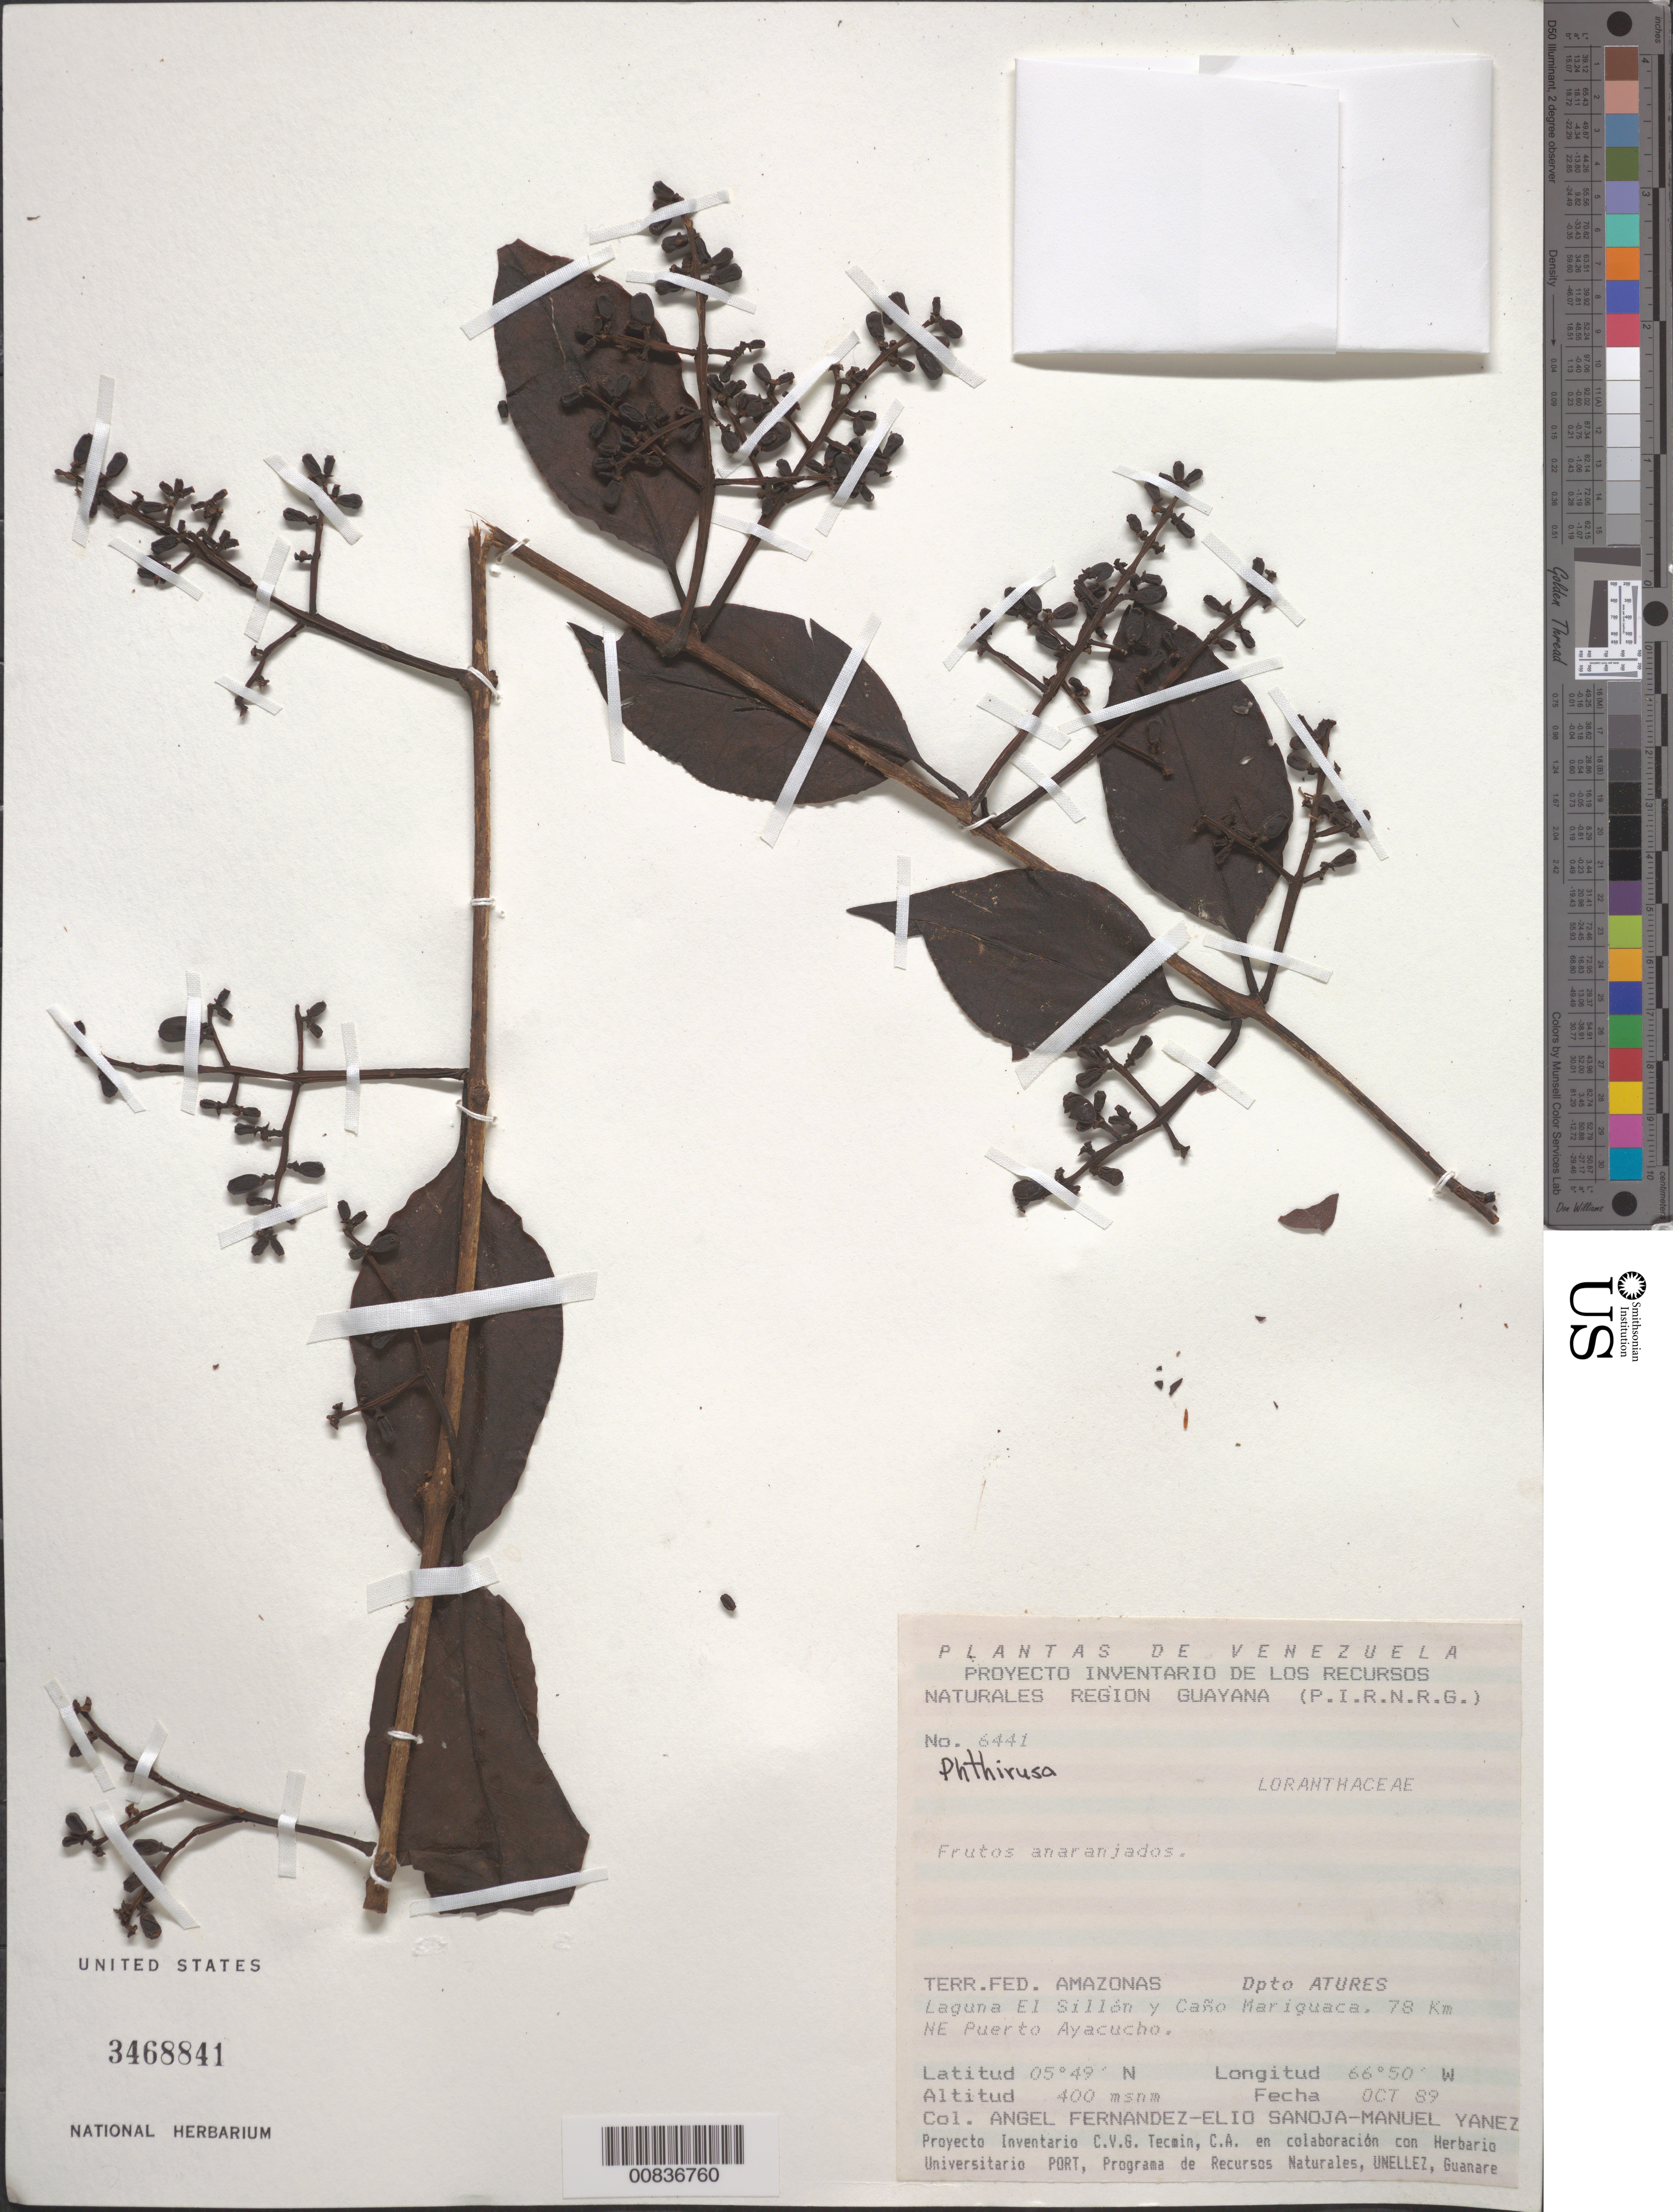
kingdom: Plantae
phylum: Tracheophyta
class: Magnoliopsida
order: Santalales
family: Loranthaceae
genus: Passovia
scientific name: Passovia pedunculata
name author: (Jacq.) Kuijt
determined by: Caraballo-Ortiz, Marcos A., (MISS), University of Mississippi (UNITED STATES)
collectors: A. Fernández, E. Sanoja & M. Yanez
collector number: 6441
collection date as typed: Oct-89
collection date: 1989-10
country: Venezuela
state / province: Amazonas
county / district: Atures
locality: Laguna el Sillón y Caño Mariguaca, 78 km NE Puerto Ayacucho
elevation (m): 400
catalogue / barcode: US 3468841